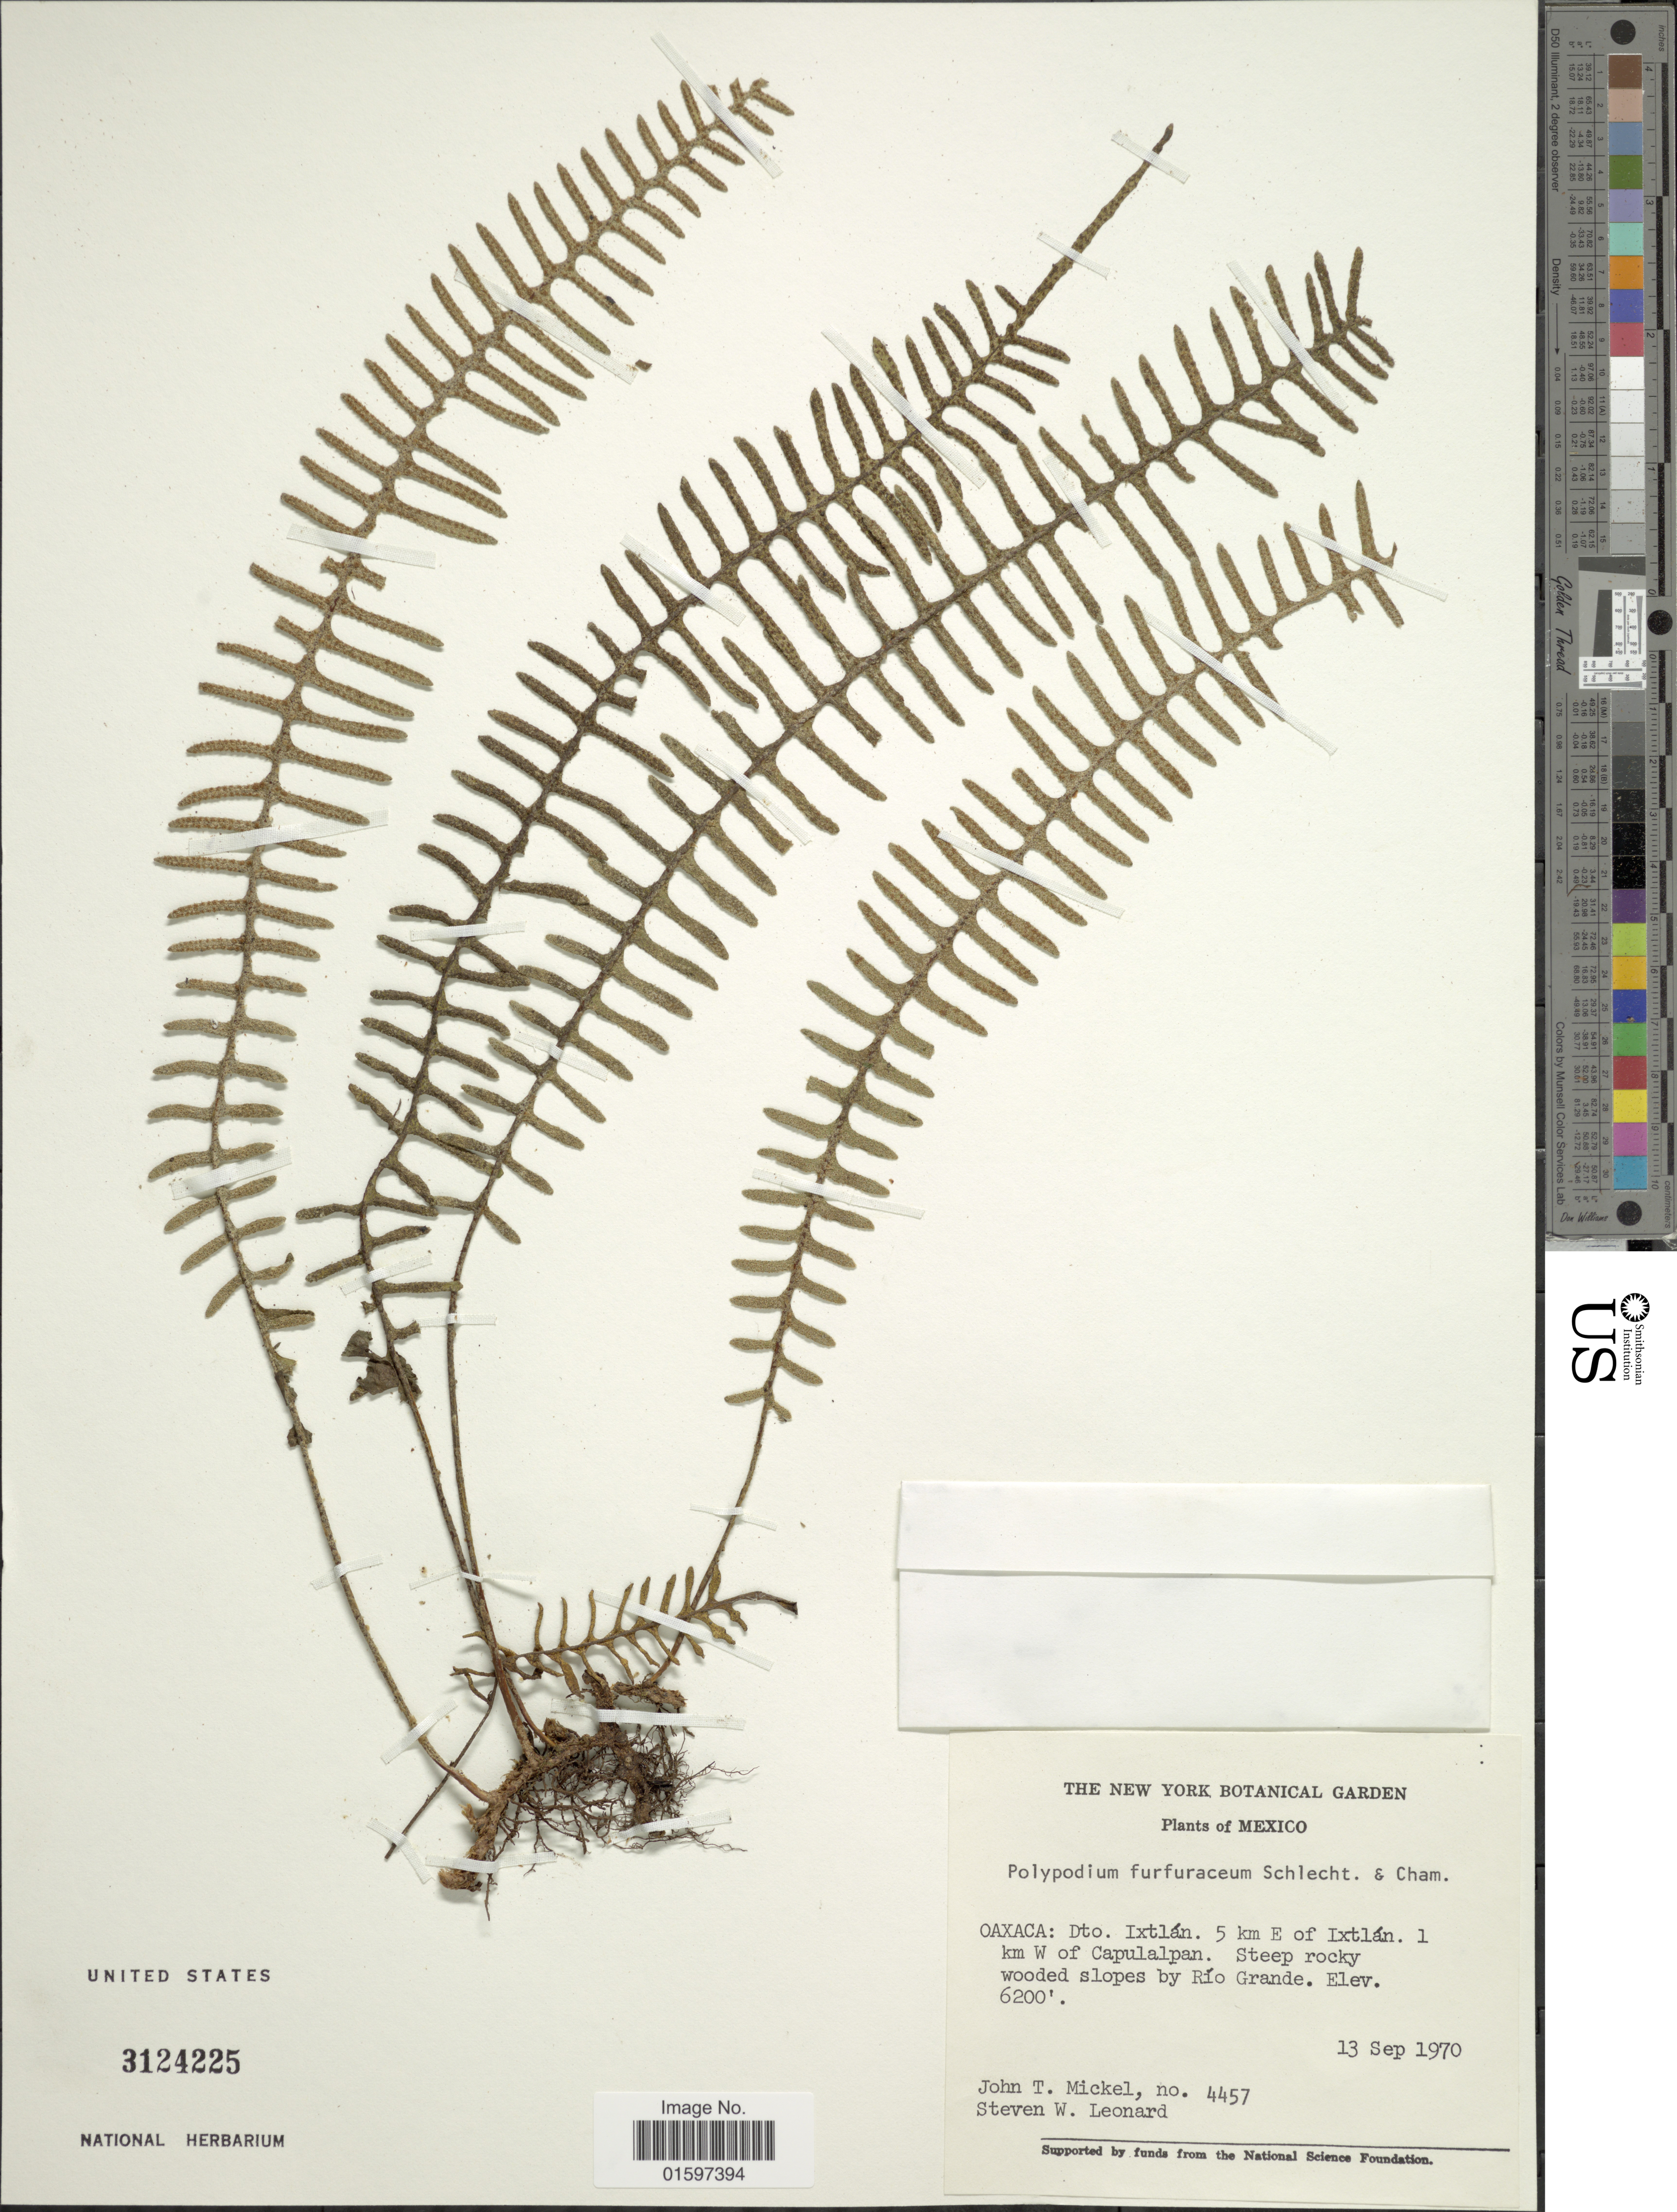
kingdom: Plantae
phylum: Tracheophyta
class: Polypodiopsida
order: Polypodiales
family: Polypodiaceae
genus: Pleopeltis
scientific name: Pleopeltis furfuracea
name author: (Schltdl. & Cham.) A.R. Sm. & Tejero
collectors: J. T. Mickel & S. W. Leonard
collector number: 4457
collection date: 1970-09-13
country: Mexico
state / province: Oaxaca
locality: Mexico, Dto. Ixtlan, 5 km E of Ixtlán, 1 km W of Capulalpan, steepy rocky wooded slopes of Río Grande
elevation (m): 1890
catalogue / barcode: US 3124225